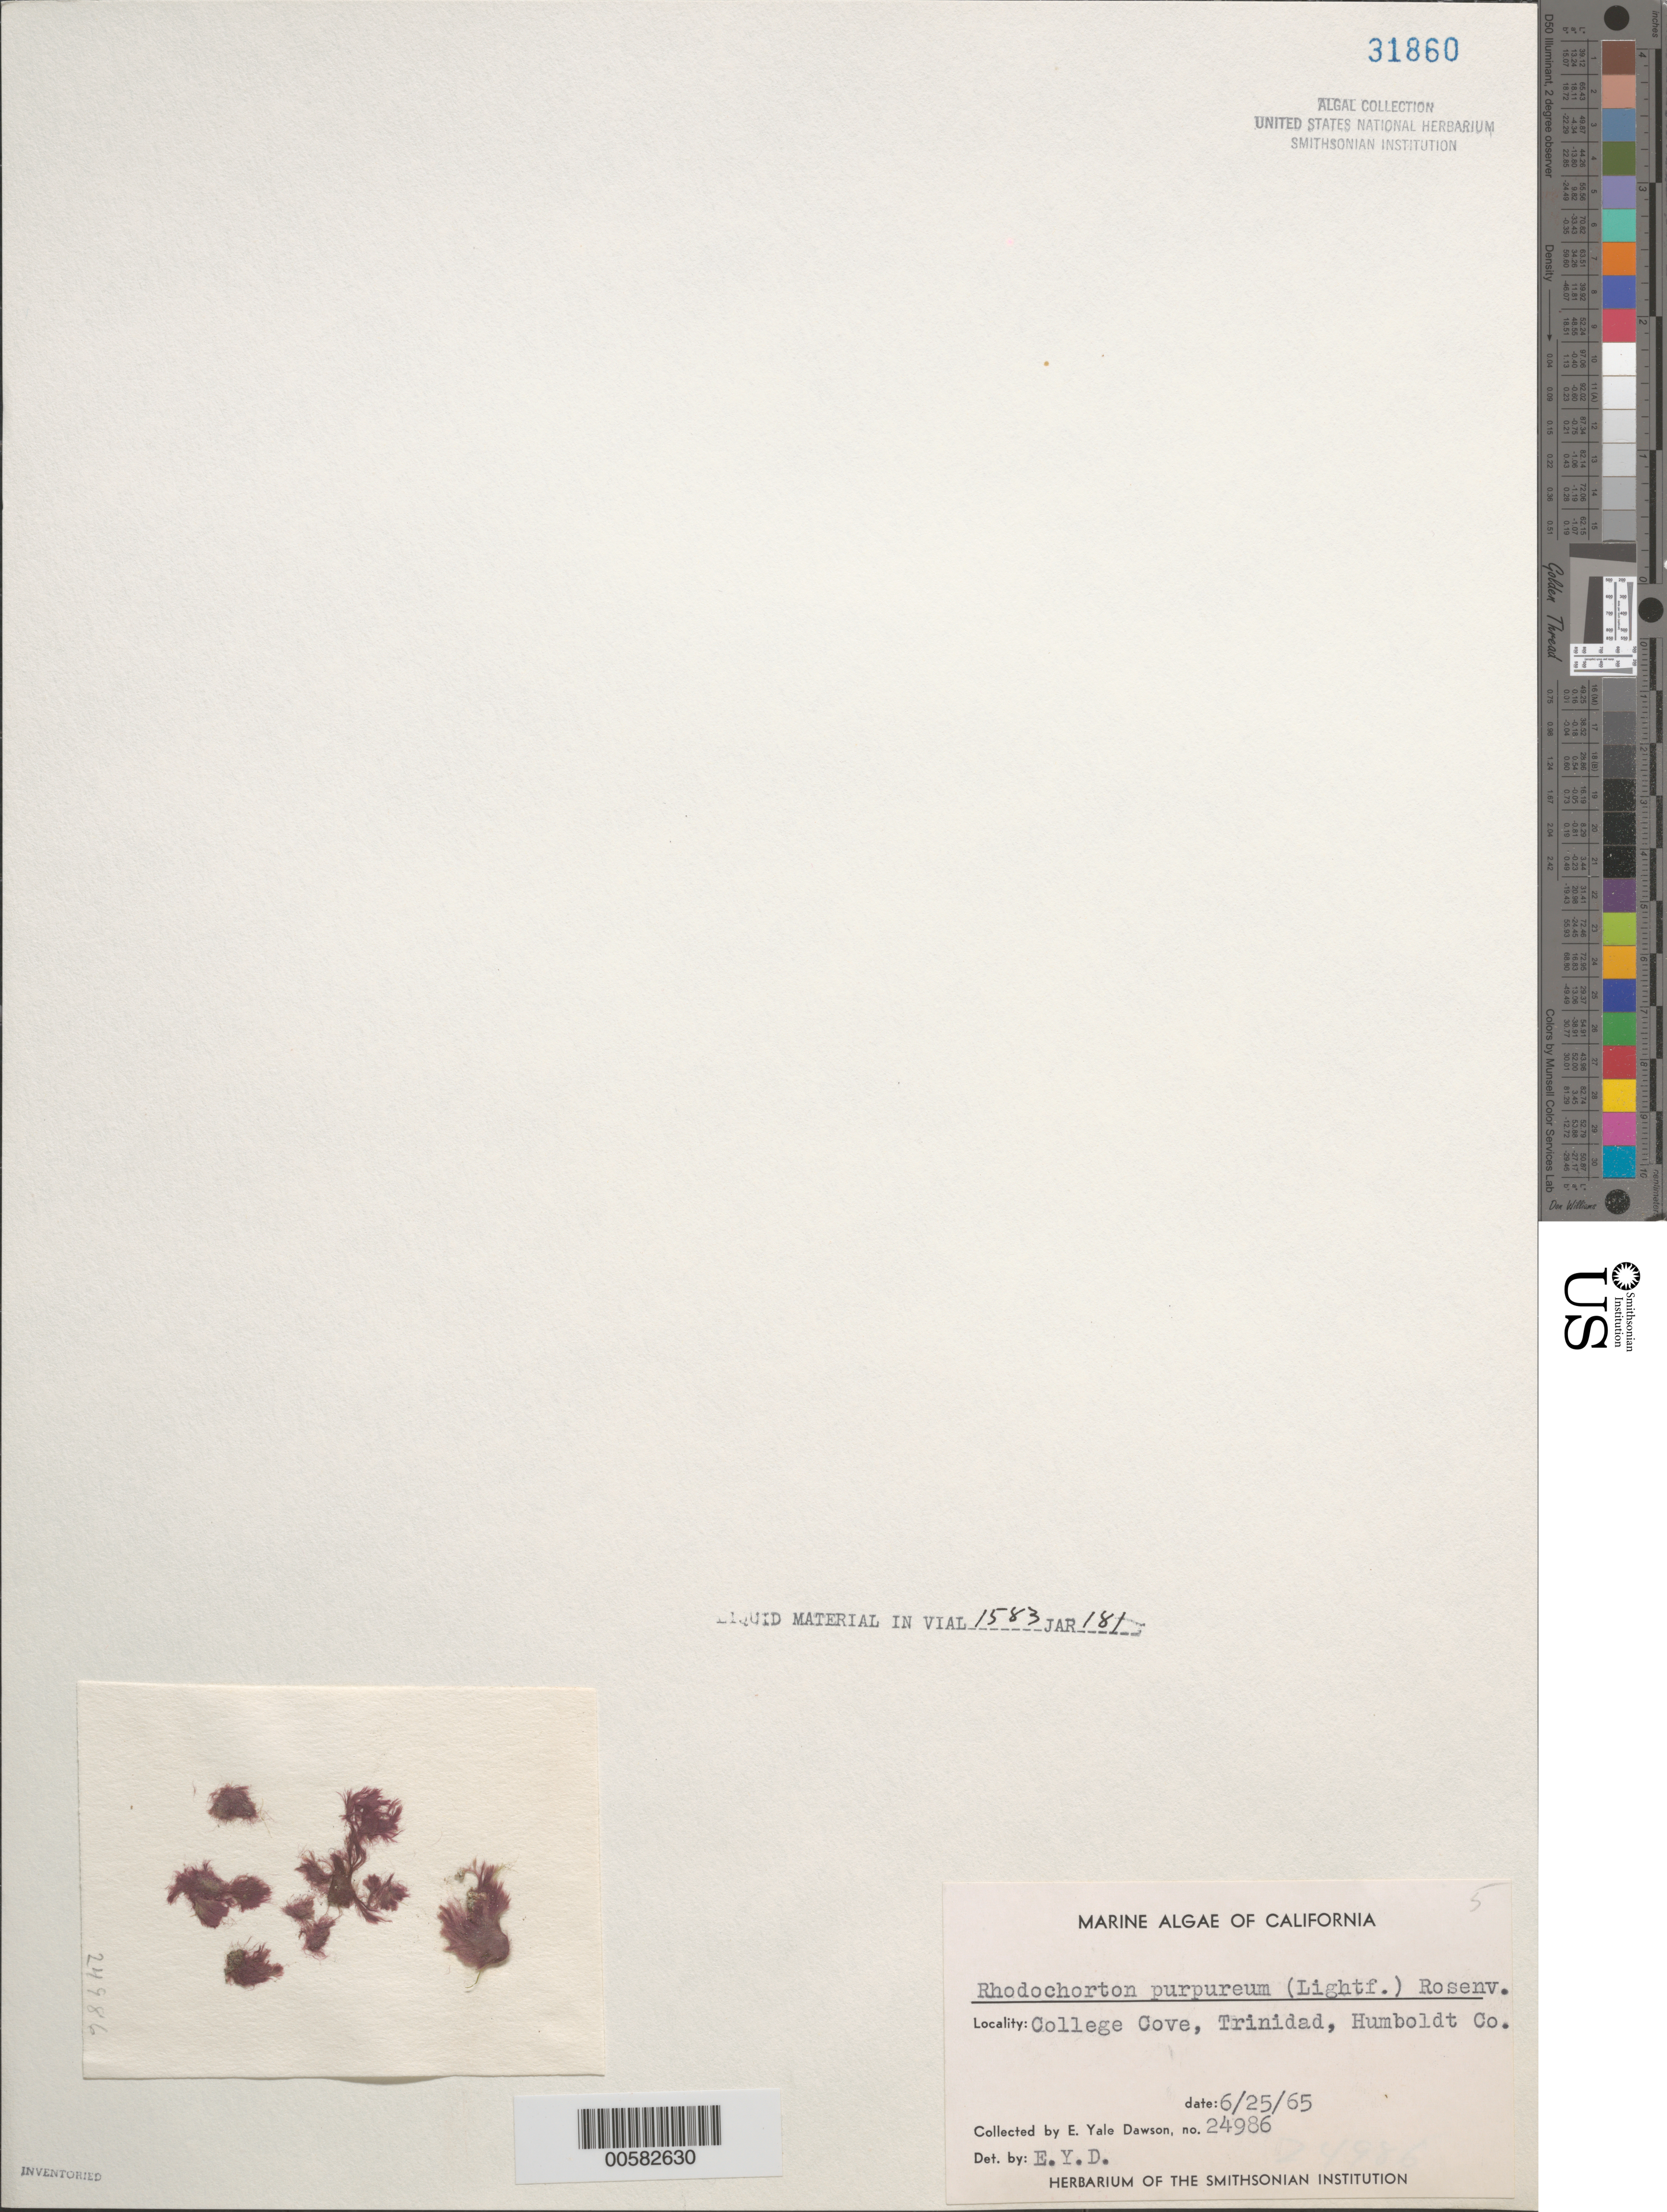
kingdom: Plantae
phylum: Rhodophyta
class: Florideophyceae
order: Acrochaetiales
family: Rhodochortonaceae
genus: Rhodochorton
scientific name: Rhodochorton purpureum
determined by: Dawson, E. Y.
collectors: E. Y. Dawson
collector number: EYD 24986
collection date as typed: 25 Jun 1965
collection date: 1965-06-25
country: United States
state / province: California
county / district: Humboldt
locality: College Cove, Trinidad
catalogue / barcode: US 31860